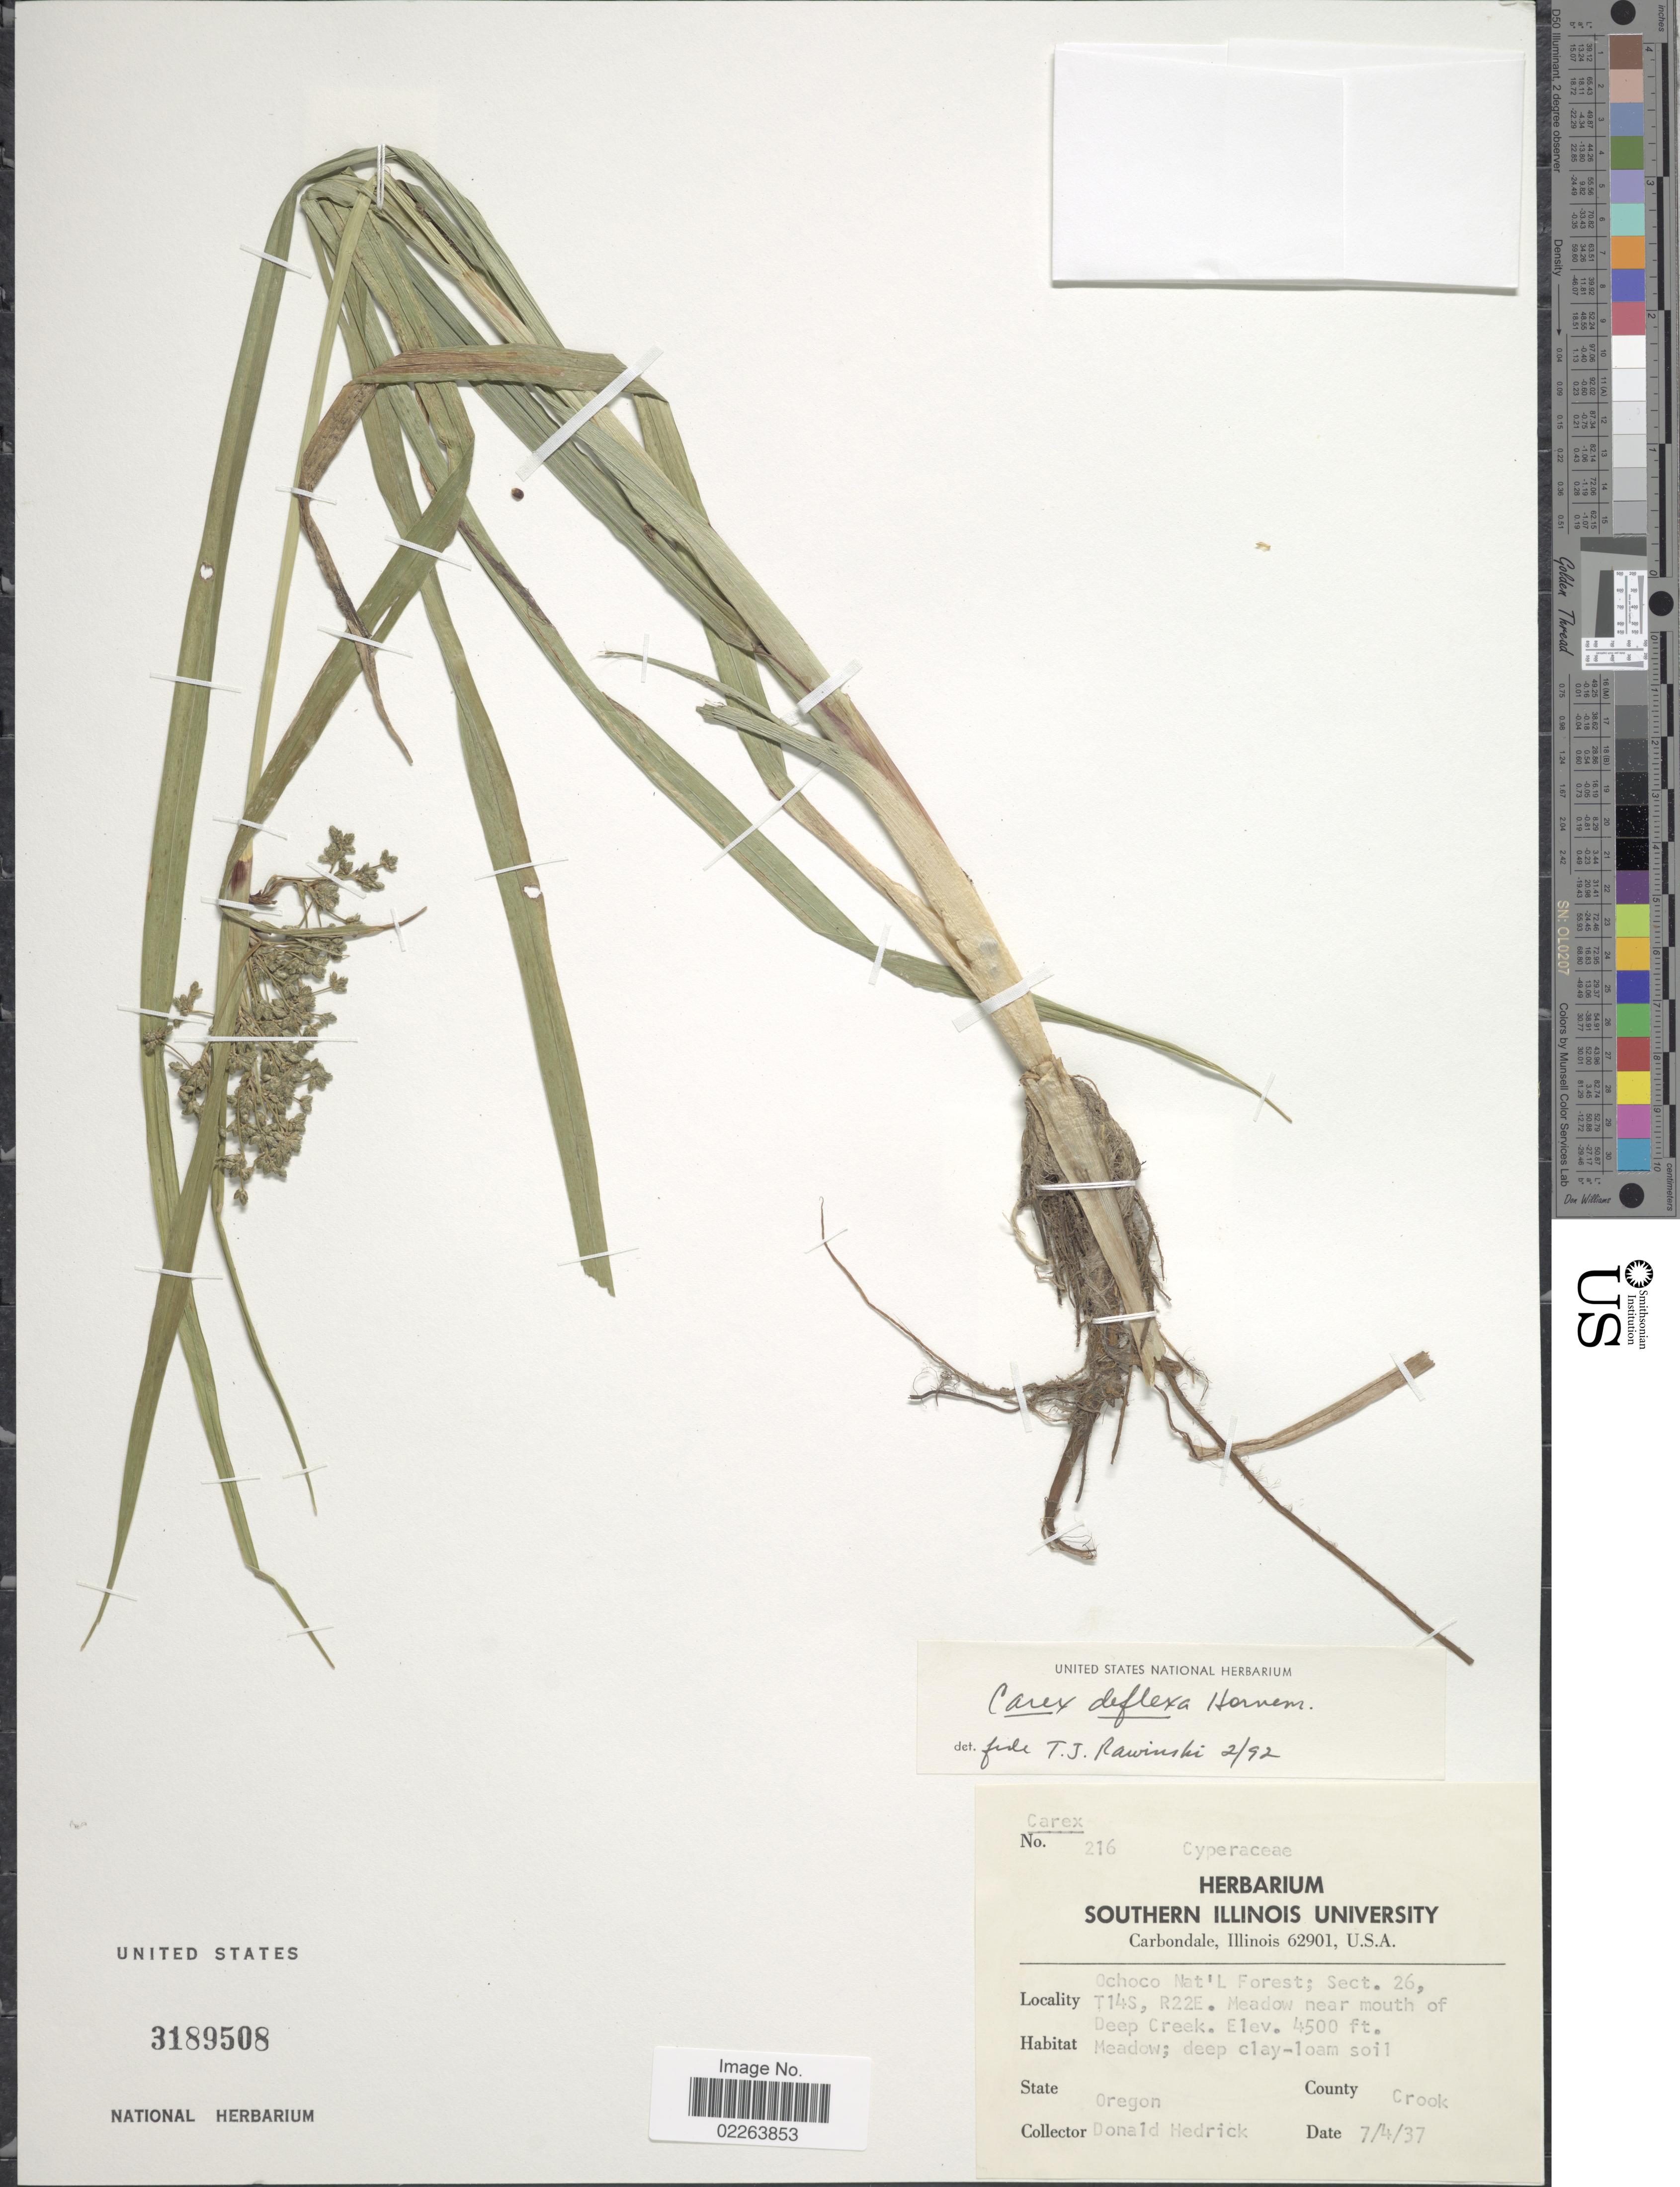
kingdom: Plantae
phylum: Tracheophyta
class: Liliopsida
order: Poales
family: Cyperaceae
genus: Scirpus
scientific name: Scirpus microcarpus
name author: J. Presl & C. Presl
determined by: Strong, Mark T., (BOT), Smithsonian Institution - National Museum of Natural History (UNITED STATES)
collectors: D. Hedrick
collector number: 216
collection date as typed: Transcribed d/m/y: 4/7/37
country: United States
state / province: Oregon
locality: Ochoco Nat'l Forest; Sect. 26, T14S, R22. Meadow near mouth of Deep Creek, County Crook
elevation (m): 1372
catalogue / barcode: US 3189508